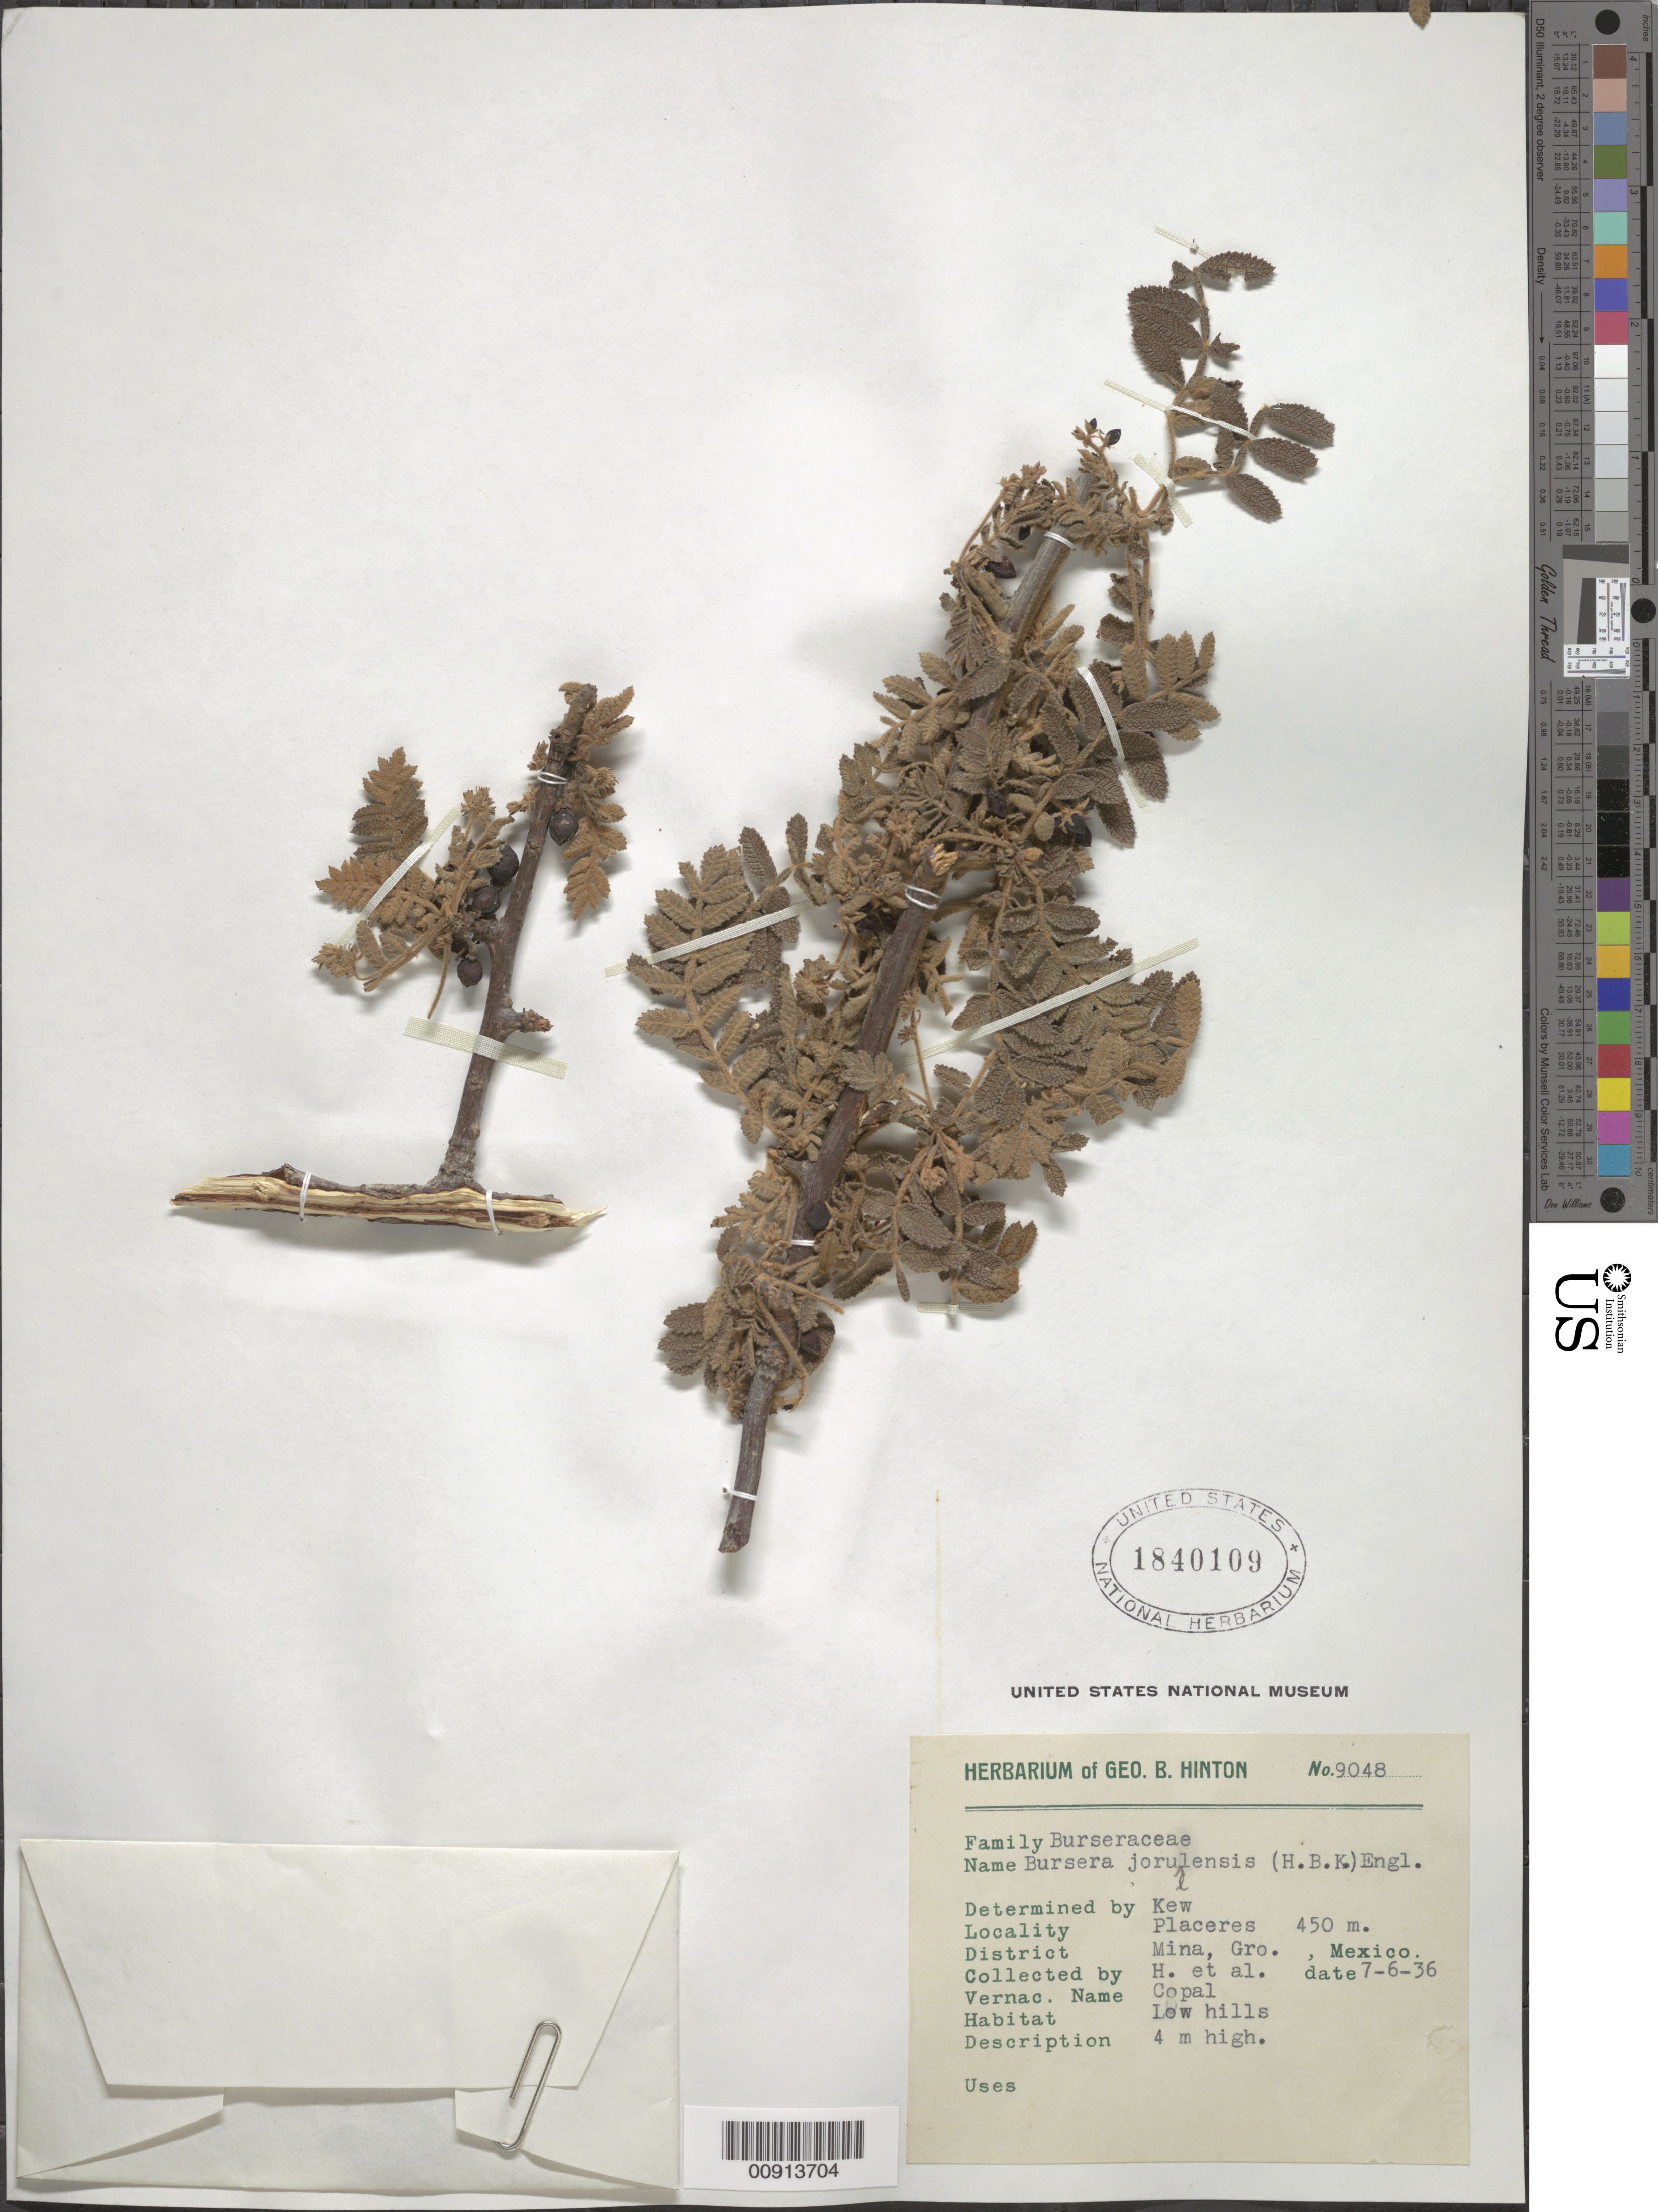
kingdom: Plantae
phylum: Tracheophyta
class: Magnoliopsida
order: Sapindales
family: Burseraceae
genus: Bursera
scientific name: Bursera jorullensis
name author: (Kunth) Engl.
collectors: G. B. Hinton & et al.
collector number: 9048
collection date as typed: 06 Jul 1936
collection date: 1936-07-06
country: Mexico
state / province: Guerrero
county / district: Mina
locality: Placeres, District Mina, Guerrero.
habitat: Low hills.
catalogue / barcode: US 1840109